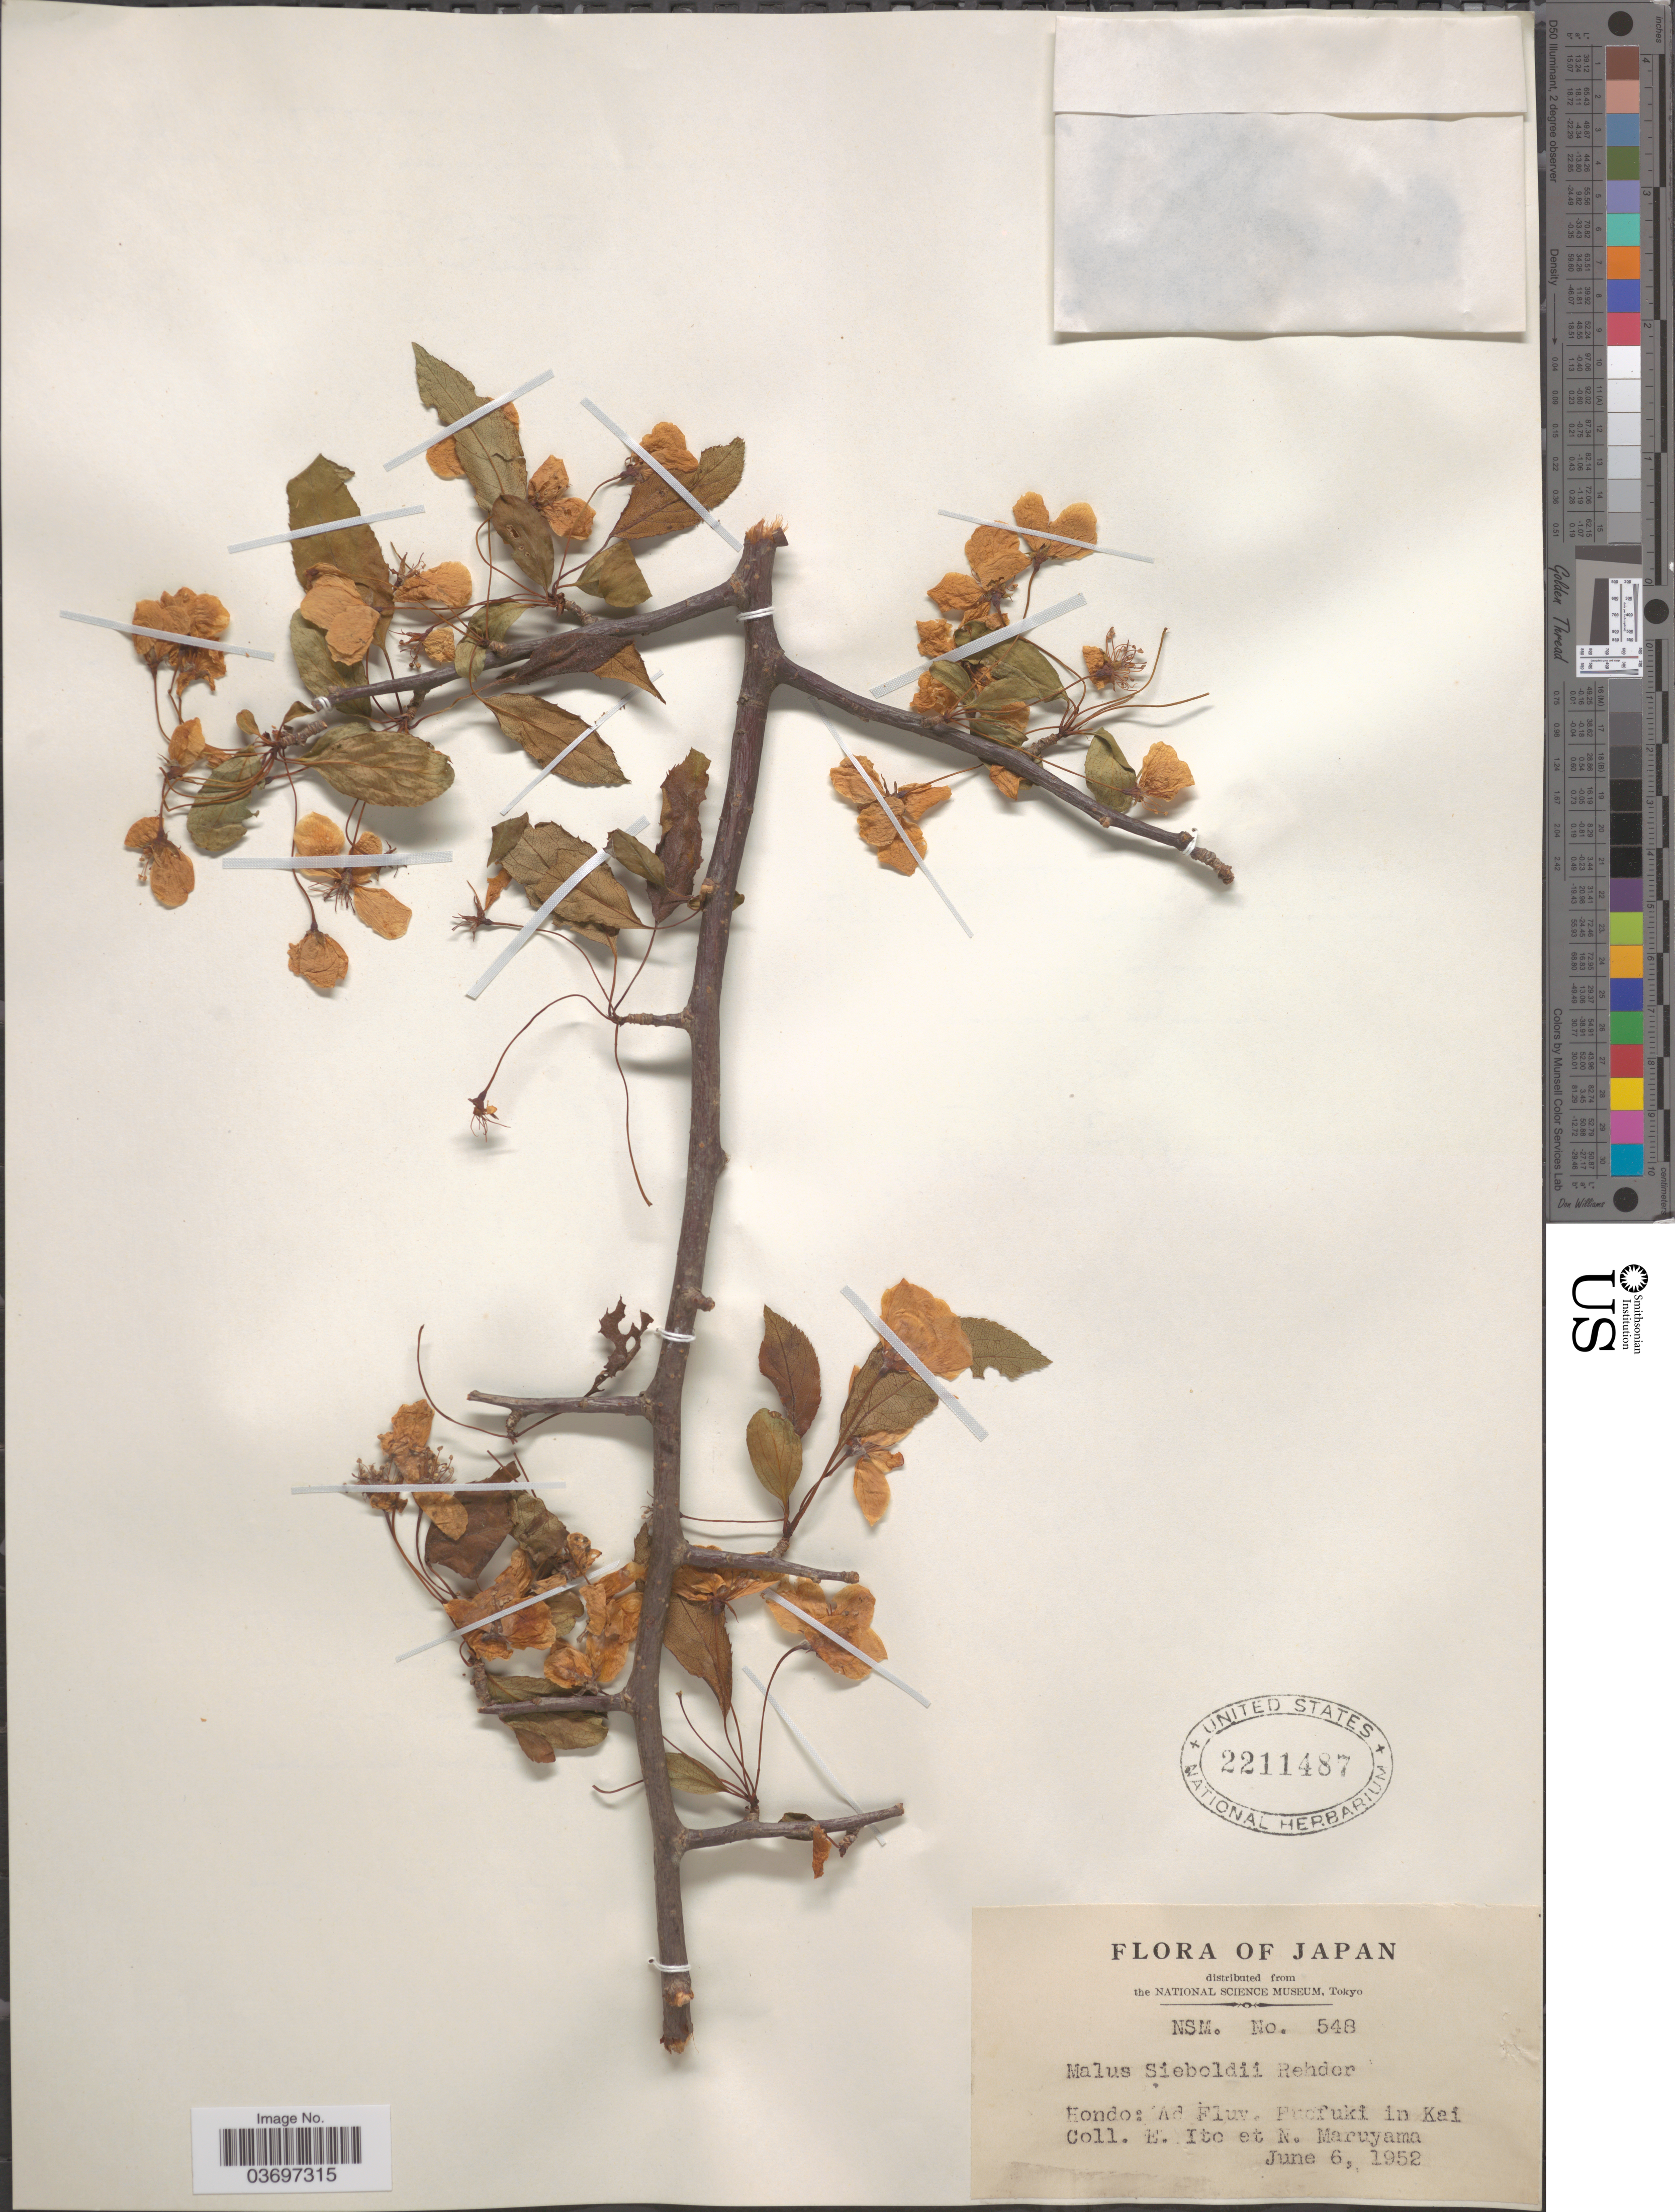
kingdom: Plantae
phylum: Tracheophyta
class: Magnoliopsida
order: Rosales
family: Rosaceae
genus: Malus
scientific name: Malus sieboldii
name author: Rehder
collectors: E. Ito & N. Maruyama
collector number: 548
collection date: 1952-06-06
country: Japan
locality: Hondo: Ad Fluv. Fucfuki in Kai.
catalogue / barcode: US 2211487